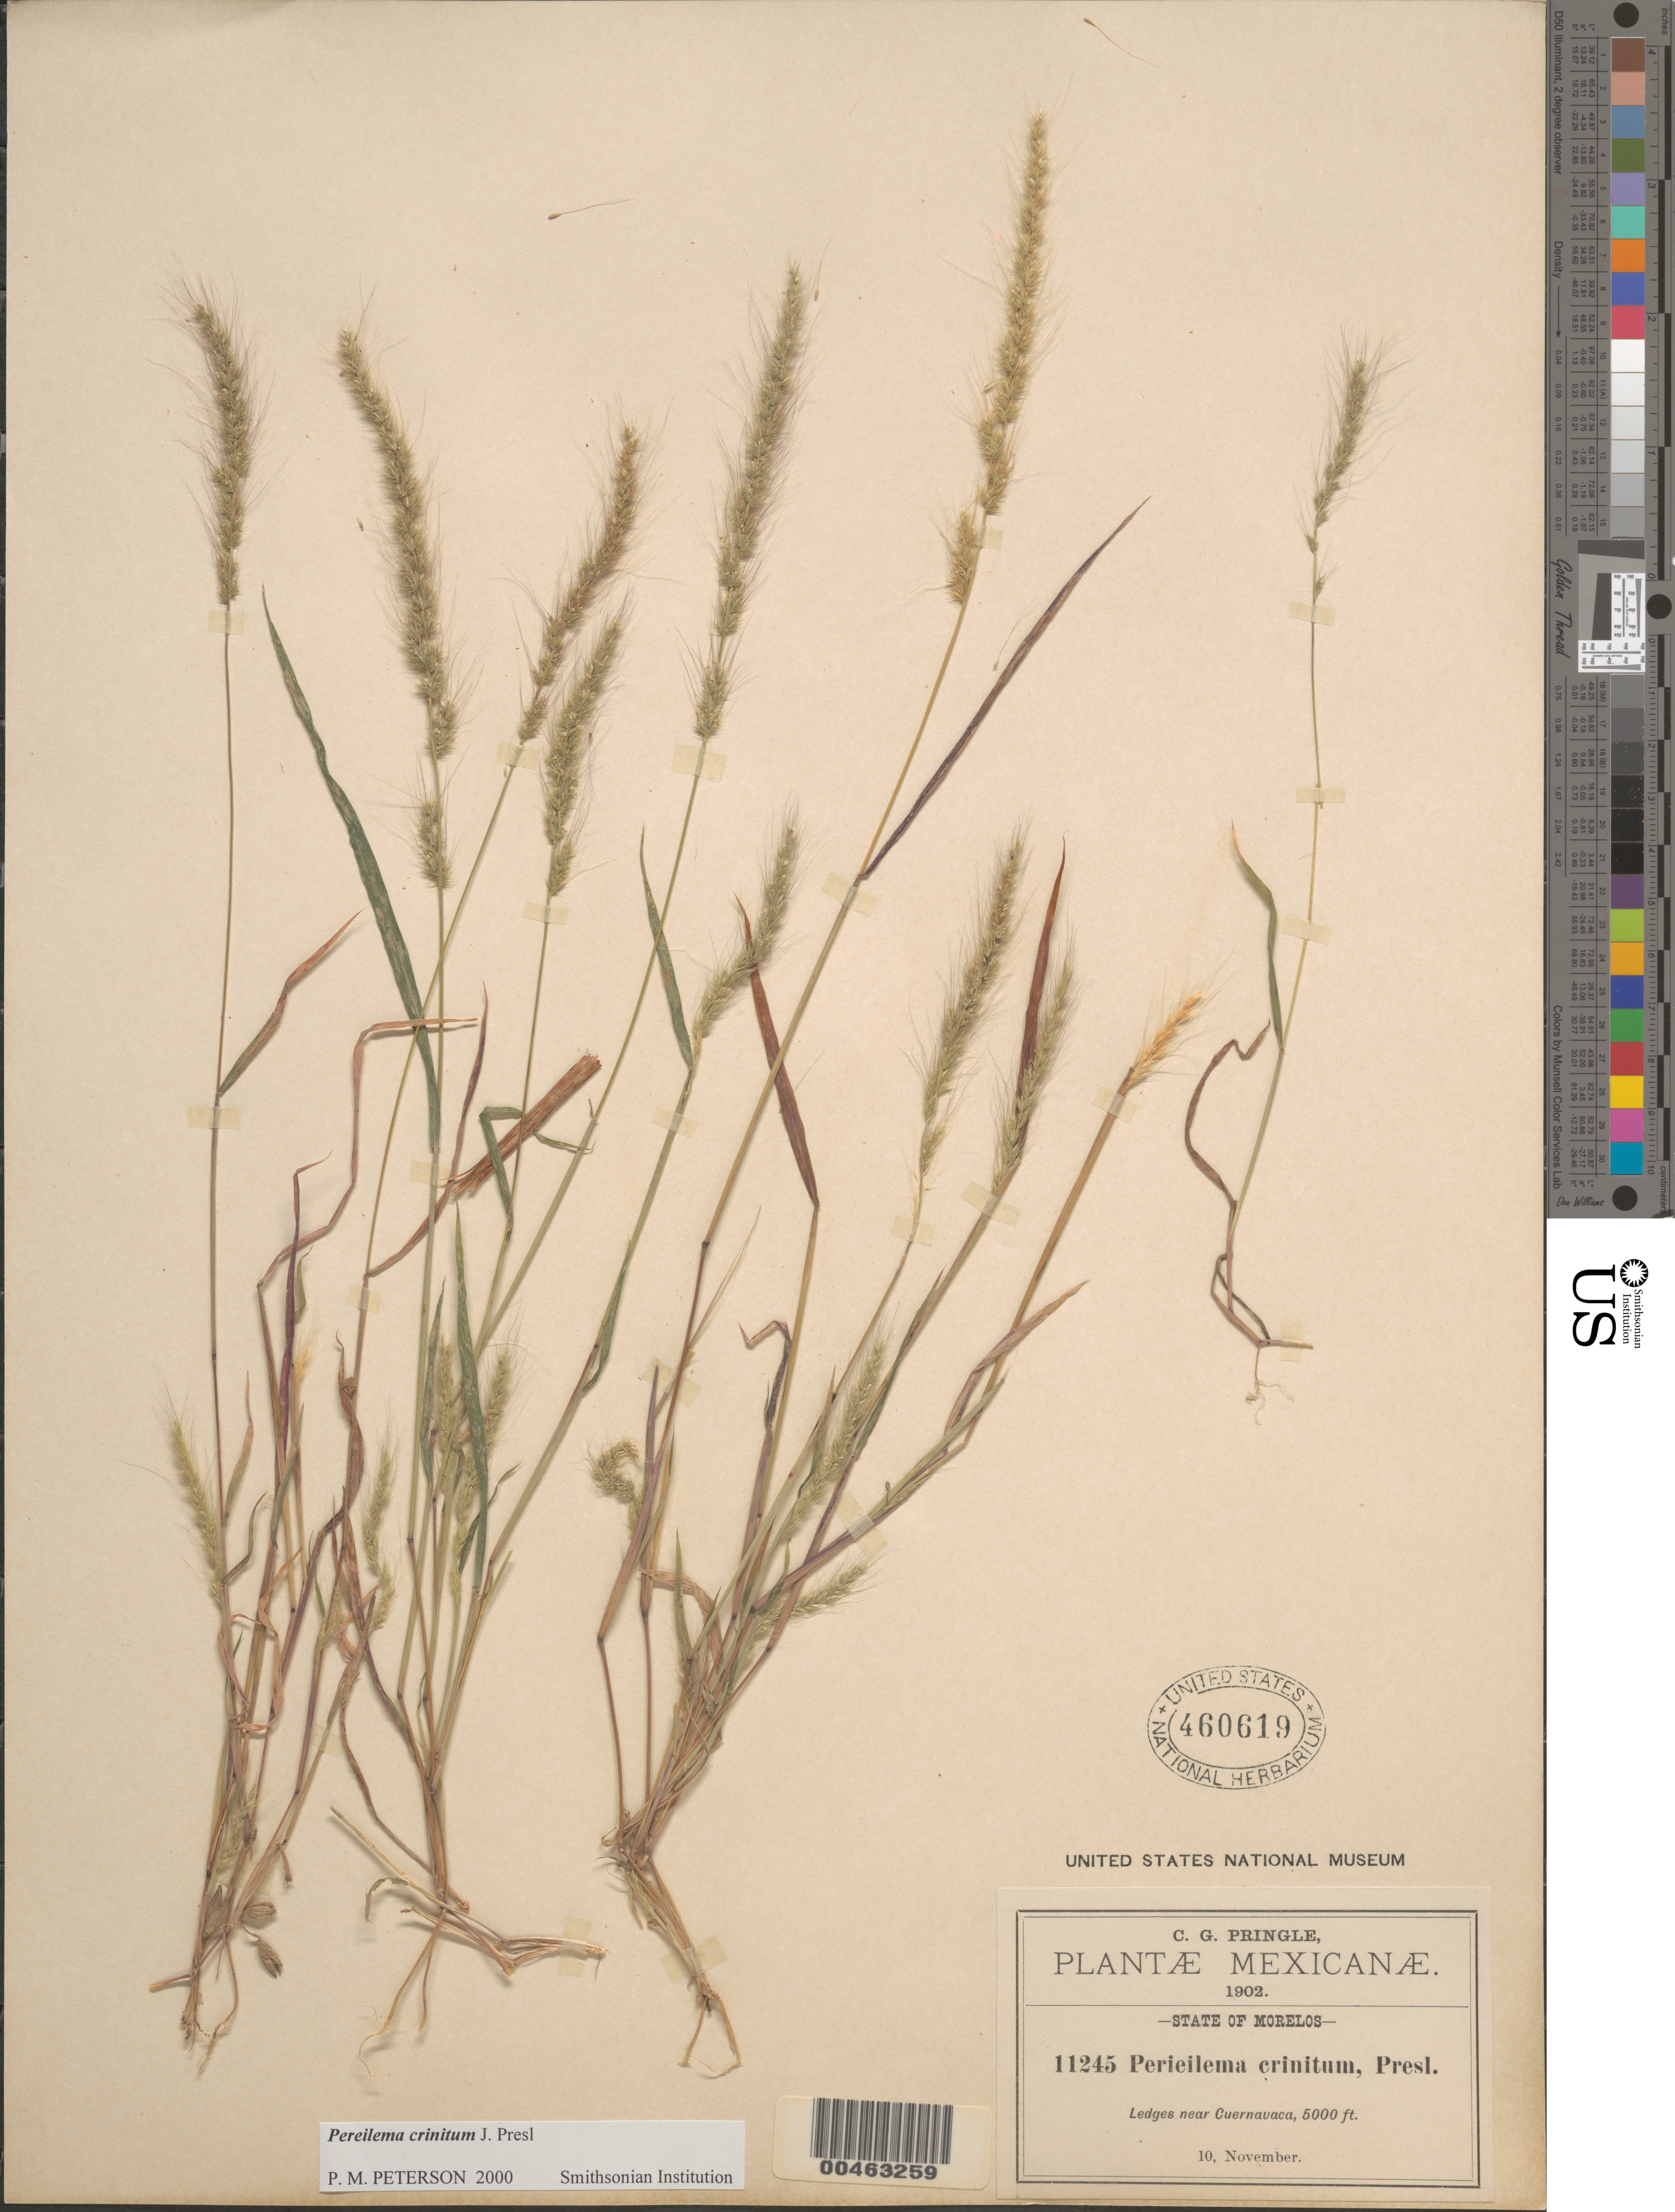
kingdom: Plantae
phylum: Tracheophyta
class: Liliopsida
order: Poales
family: Poaceae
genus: Pereilema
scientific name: Pereilema crinitum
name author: J. Presl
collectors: C. G. Pringle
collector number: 11245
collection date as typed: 10 Nov 1902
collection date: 1902-11-10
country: Mexico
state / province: Morelos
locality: Near Cuernavaca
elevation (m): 1524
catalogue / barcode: US 460619